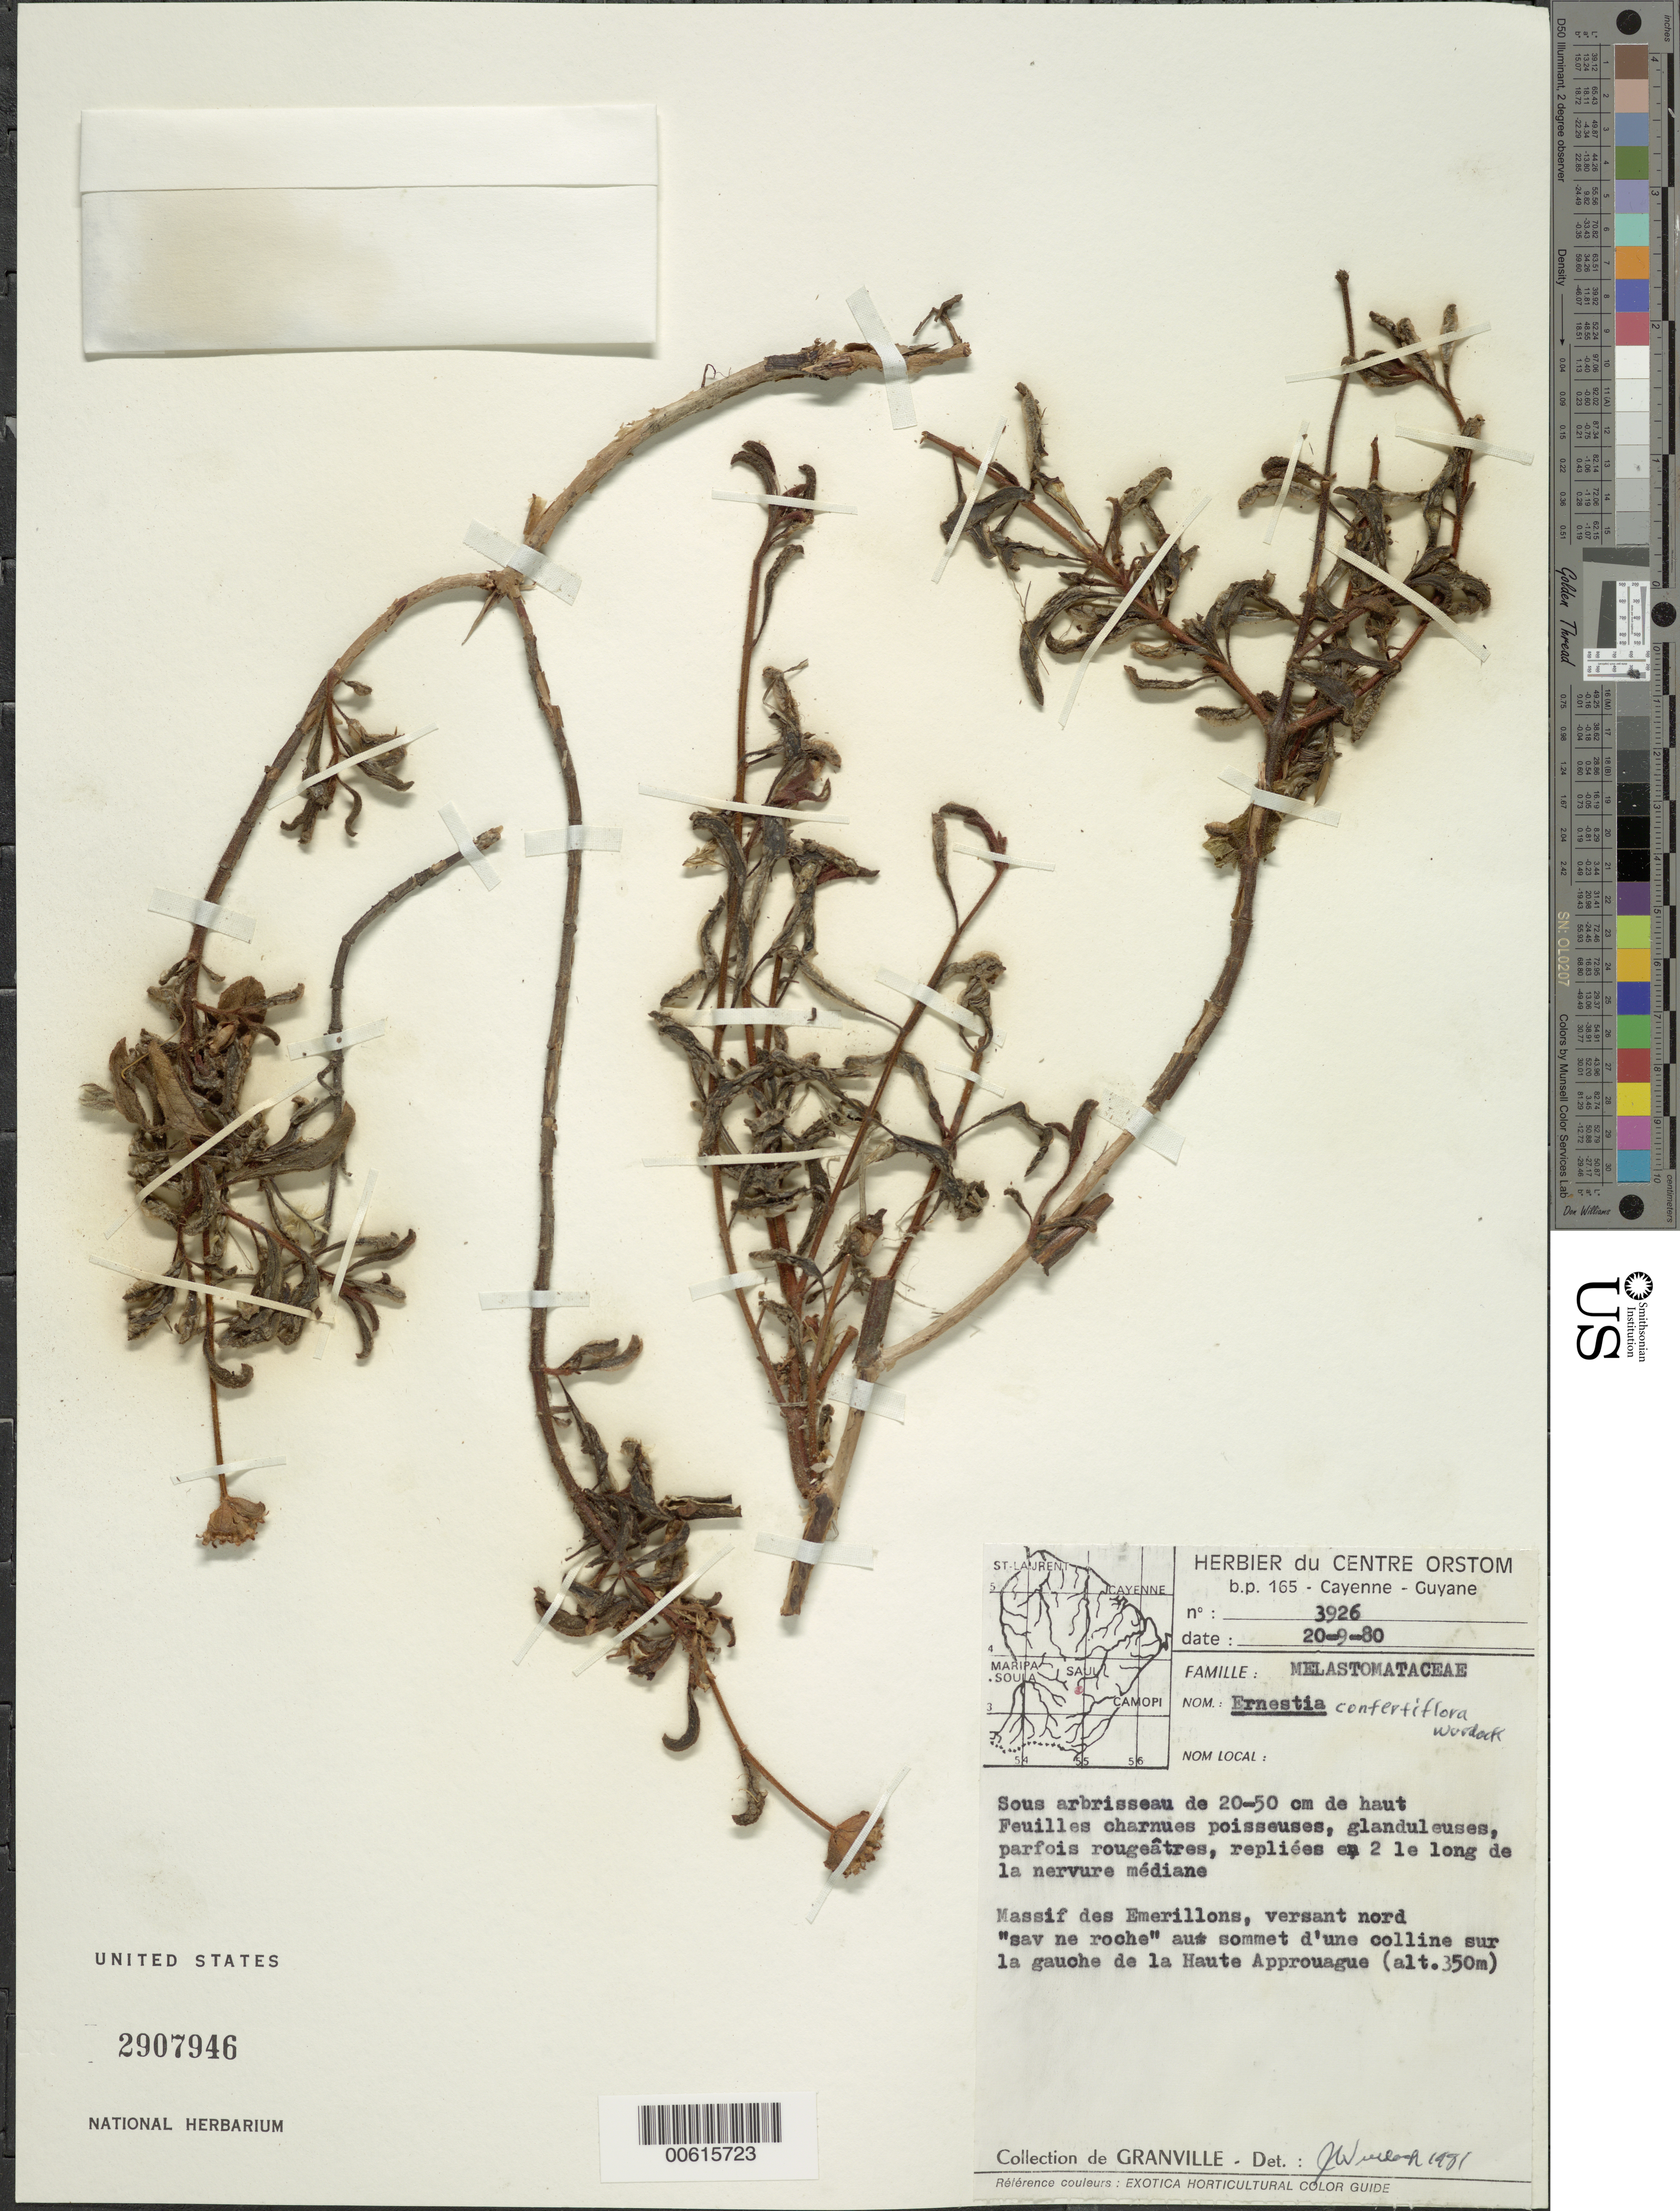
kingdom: Plantae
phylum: Tracheophyta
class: Magnoliopsida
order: Myrtales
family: Melastomataceae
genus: Ernestia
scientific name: Ernestia confertiflora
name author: Wurdack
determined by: Wurdack, John J., (US), US (UNITED STATES)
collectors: J.-J. de Granville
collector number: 3926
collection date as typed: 20-Sep-80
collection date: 1980-09-20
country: French Guiana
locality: Émerillon Massif, versant nord "savane oche" au sommet d'une colline sur la gauche de la Haute Approuague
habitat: Savane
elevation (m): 350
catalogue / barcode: US 2907946